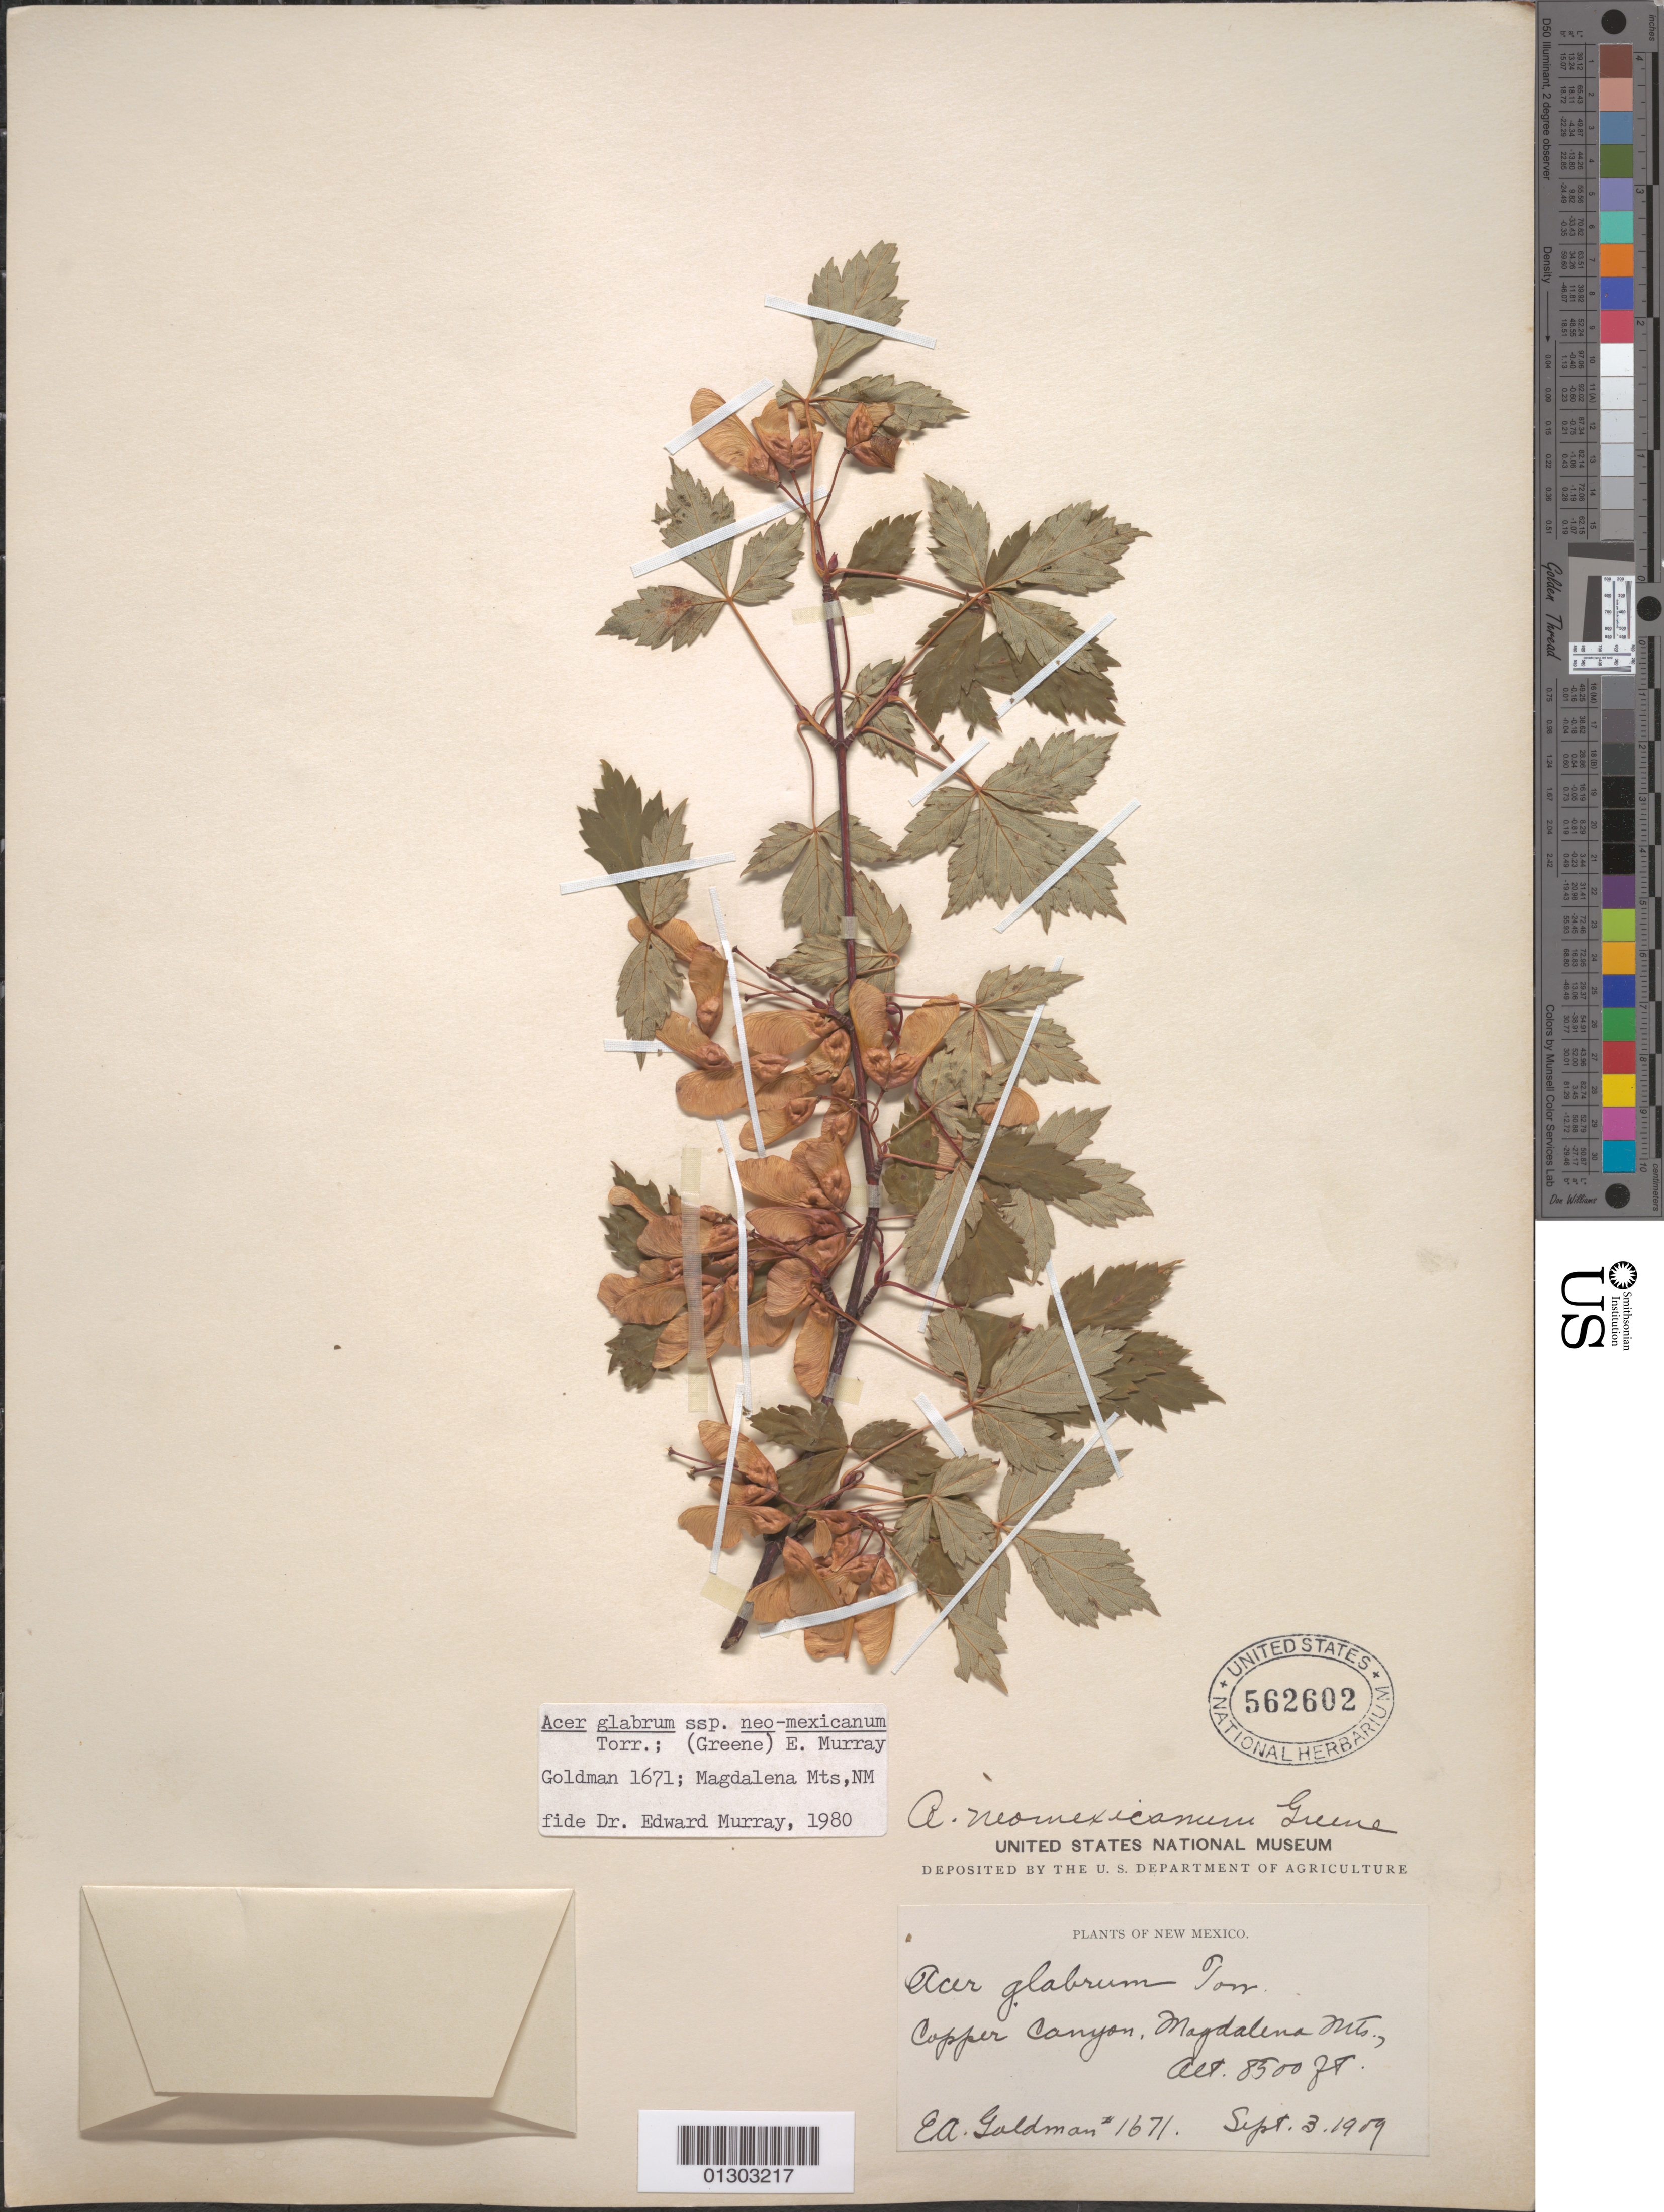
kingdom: Plantae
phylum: Tracheophyta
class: Magnoliopsida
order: Sapindales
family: Sapindaceae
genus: Acer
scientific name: Acer glabrum subsp. neomexicanum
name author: (Greene) A.E. Murray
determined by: Murray, Edward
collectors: E. A. Goldman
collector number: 1671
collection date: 1909-09-03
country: United States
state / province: New Mexico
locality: Magdalena Mts., Copper Canyon.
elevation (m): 2591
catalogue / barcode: US 562602